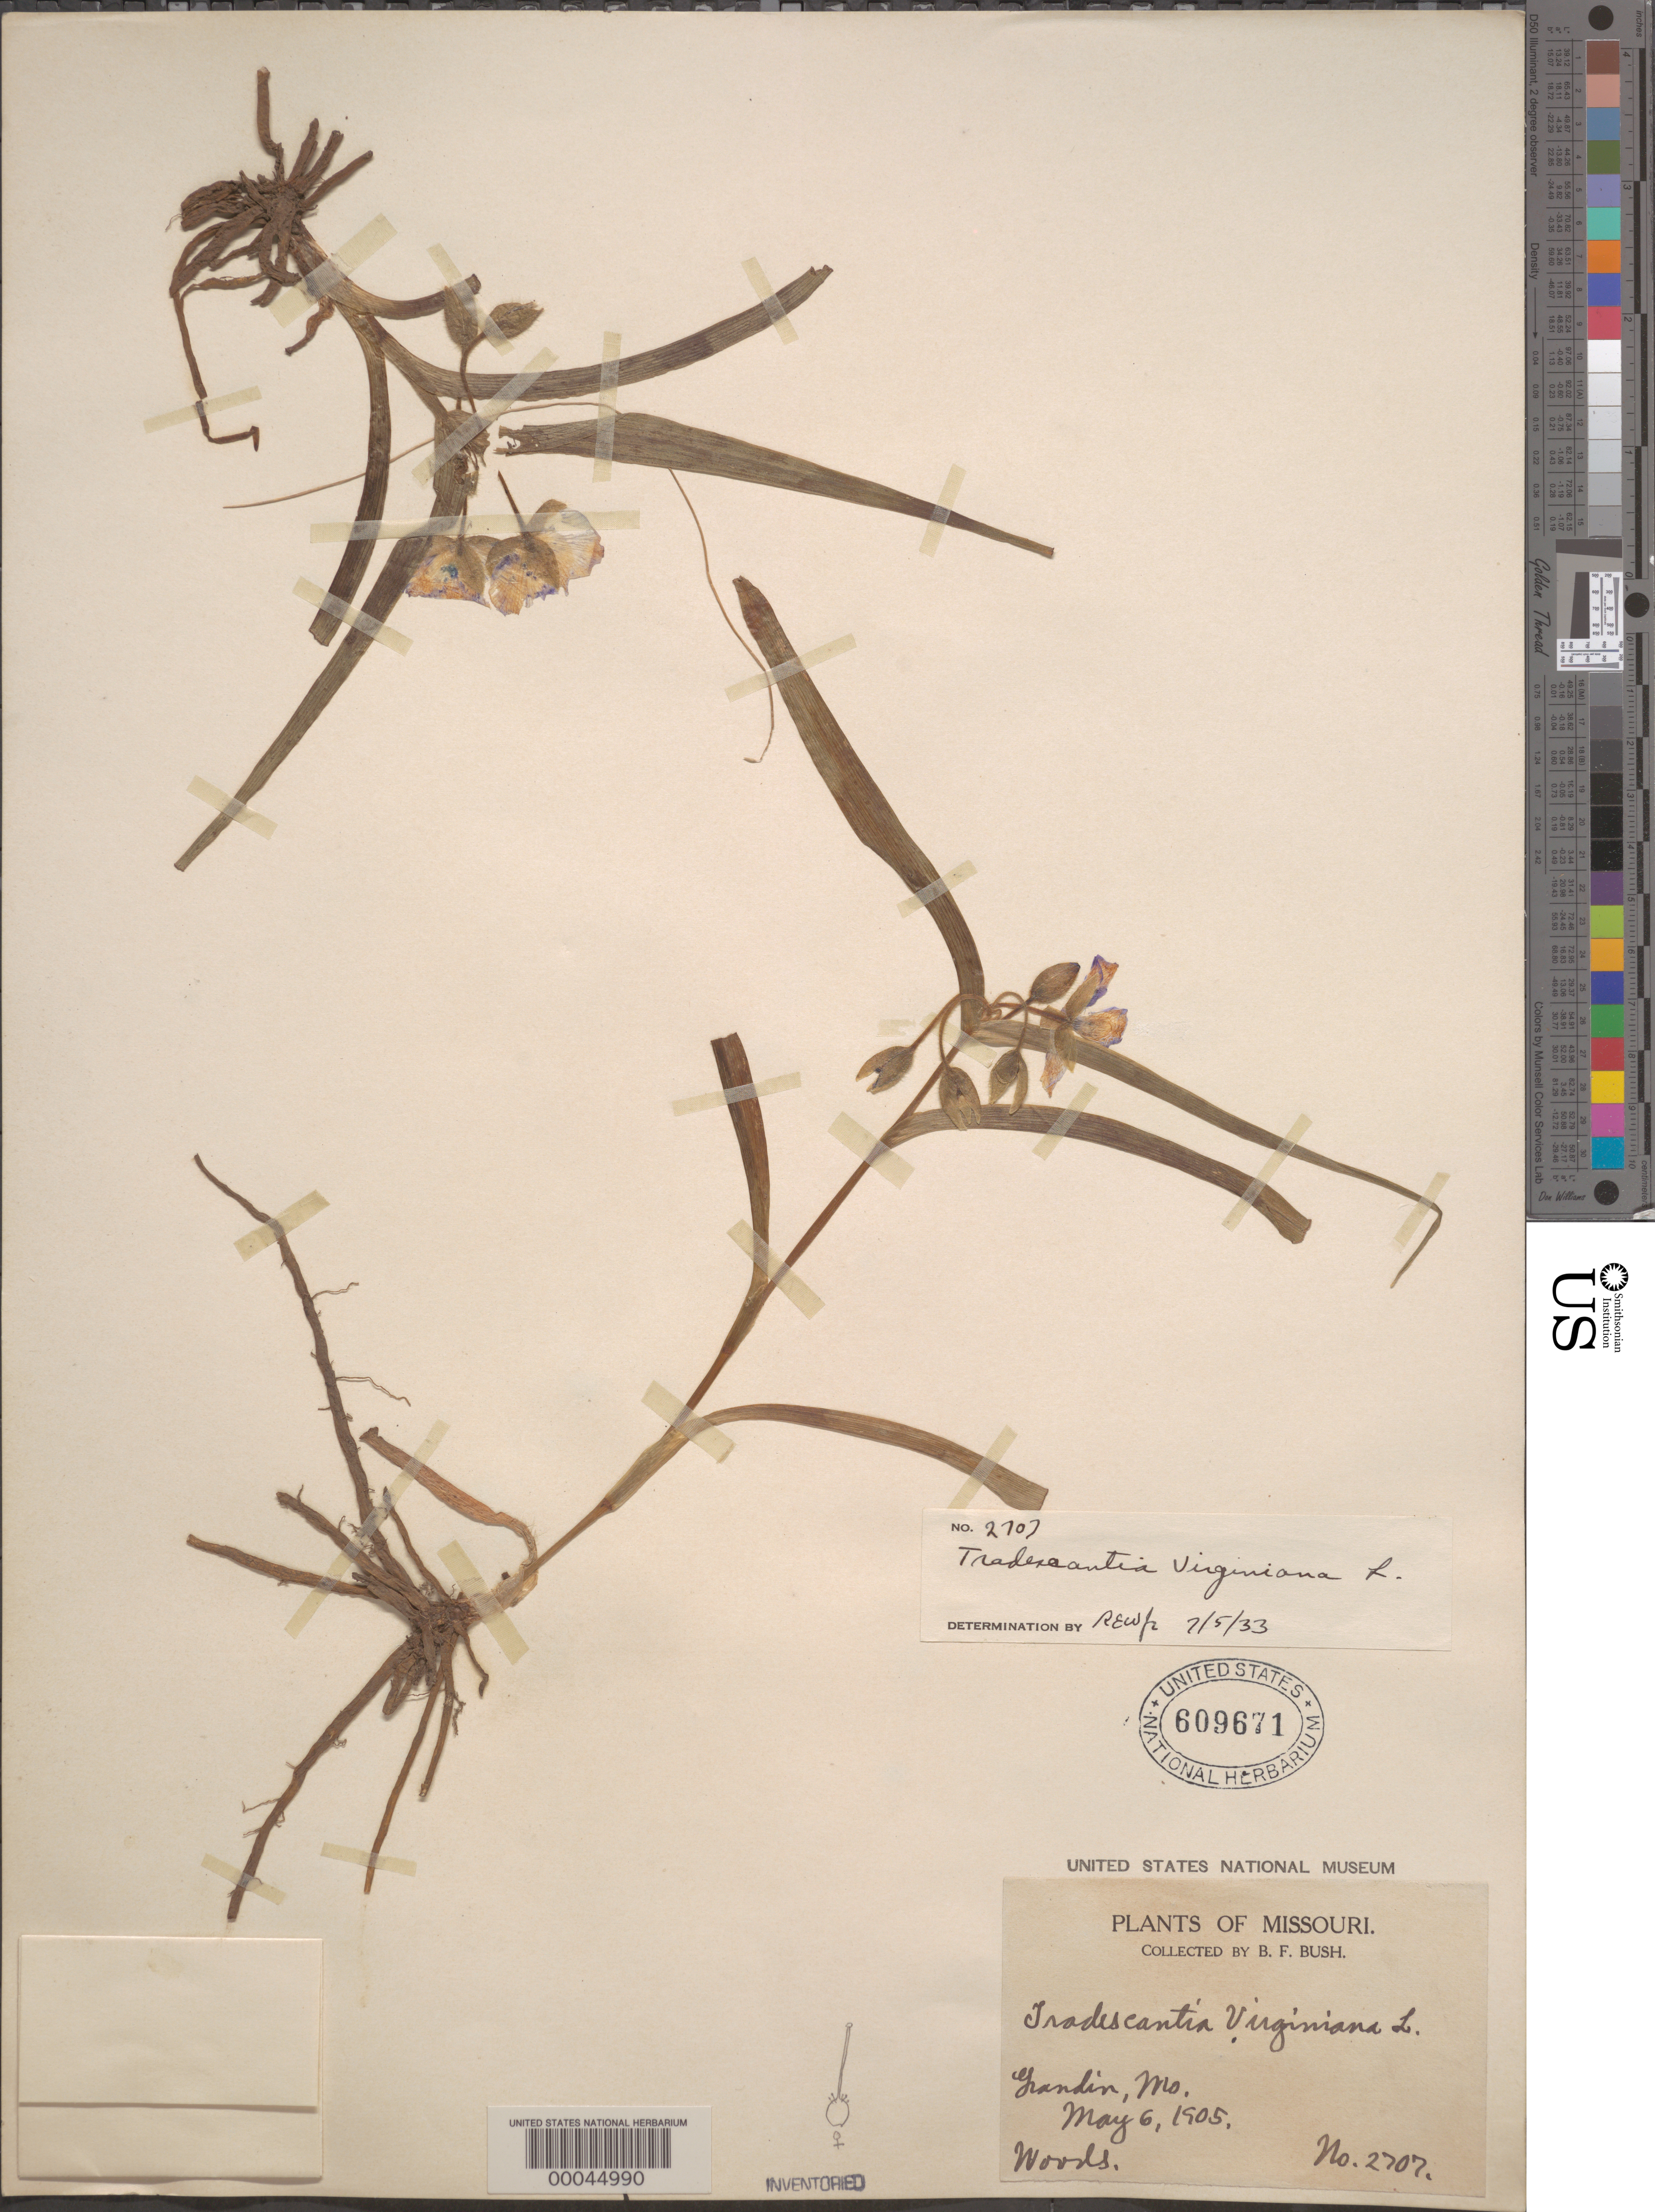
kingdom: Plantae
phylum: Tracheophyta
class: Liliopsida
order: Commelinales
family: Commelinaceae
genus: Tradescantia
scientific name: Tradescantia virginiana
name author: L.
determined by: Woodson, R. E., Jr.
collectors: B. G. Bush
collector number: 2707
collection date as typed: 06 May 1905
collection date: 1905-05-06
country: United States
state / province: Missouri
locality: Grandin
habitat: Woods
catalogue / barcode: US 609671